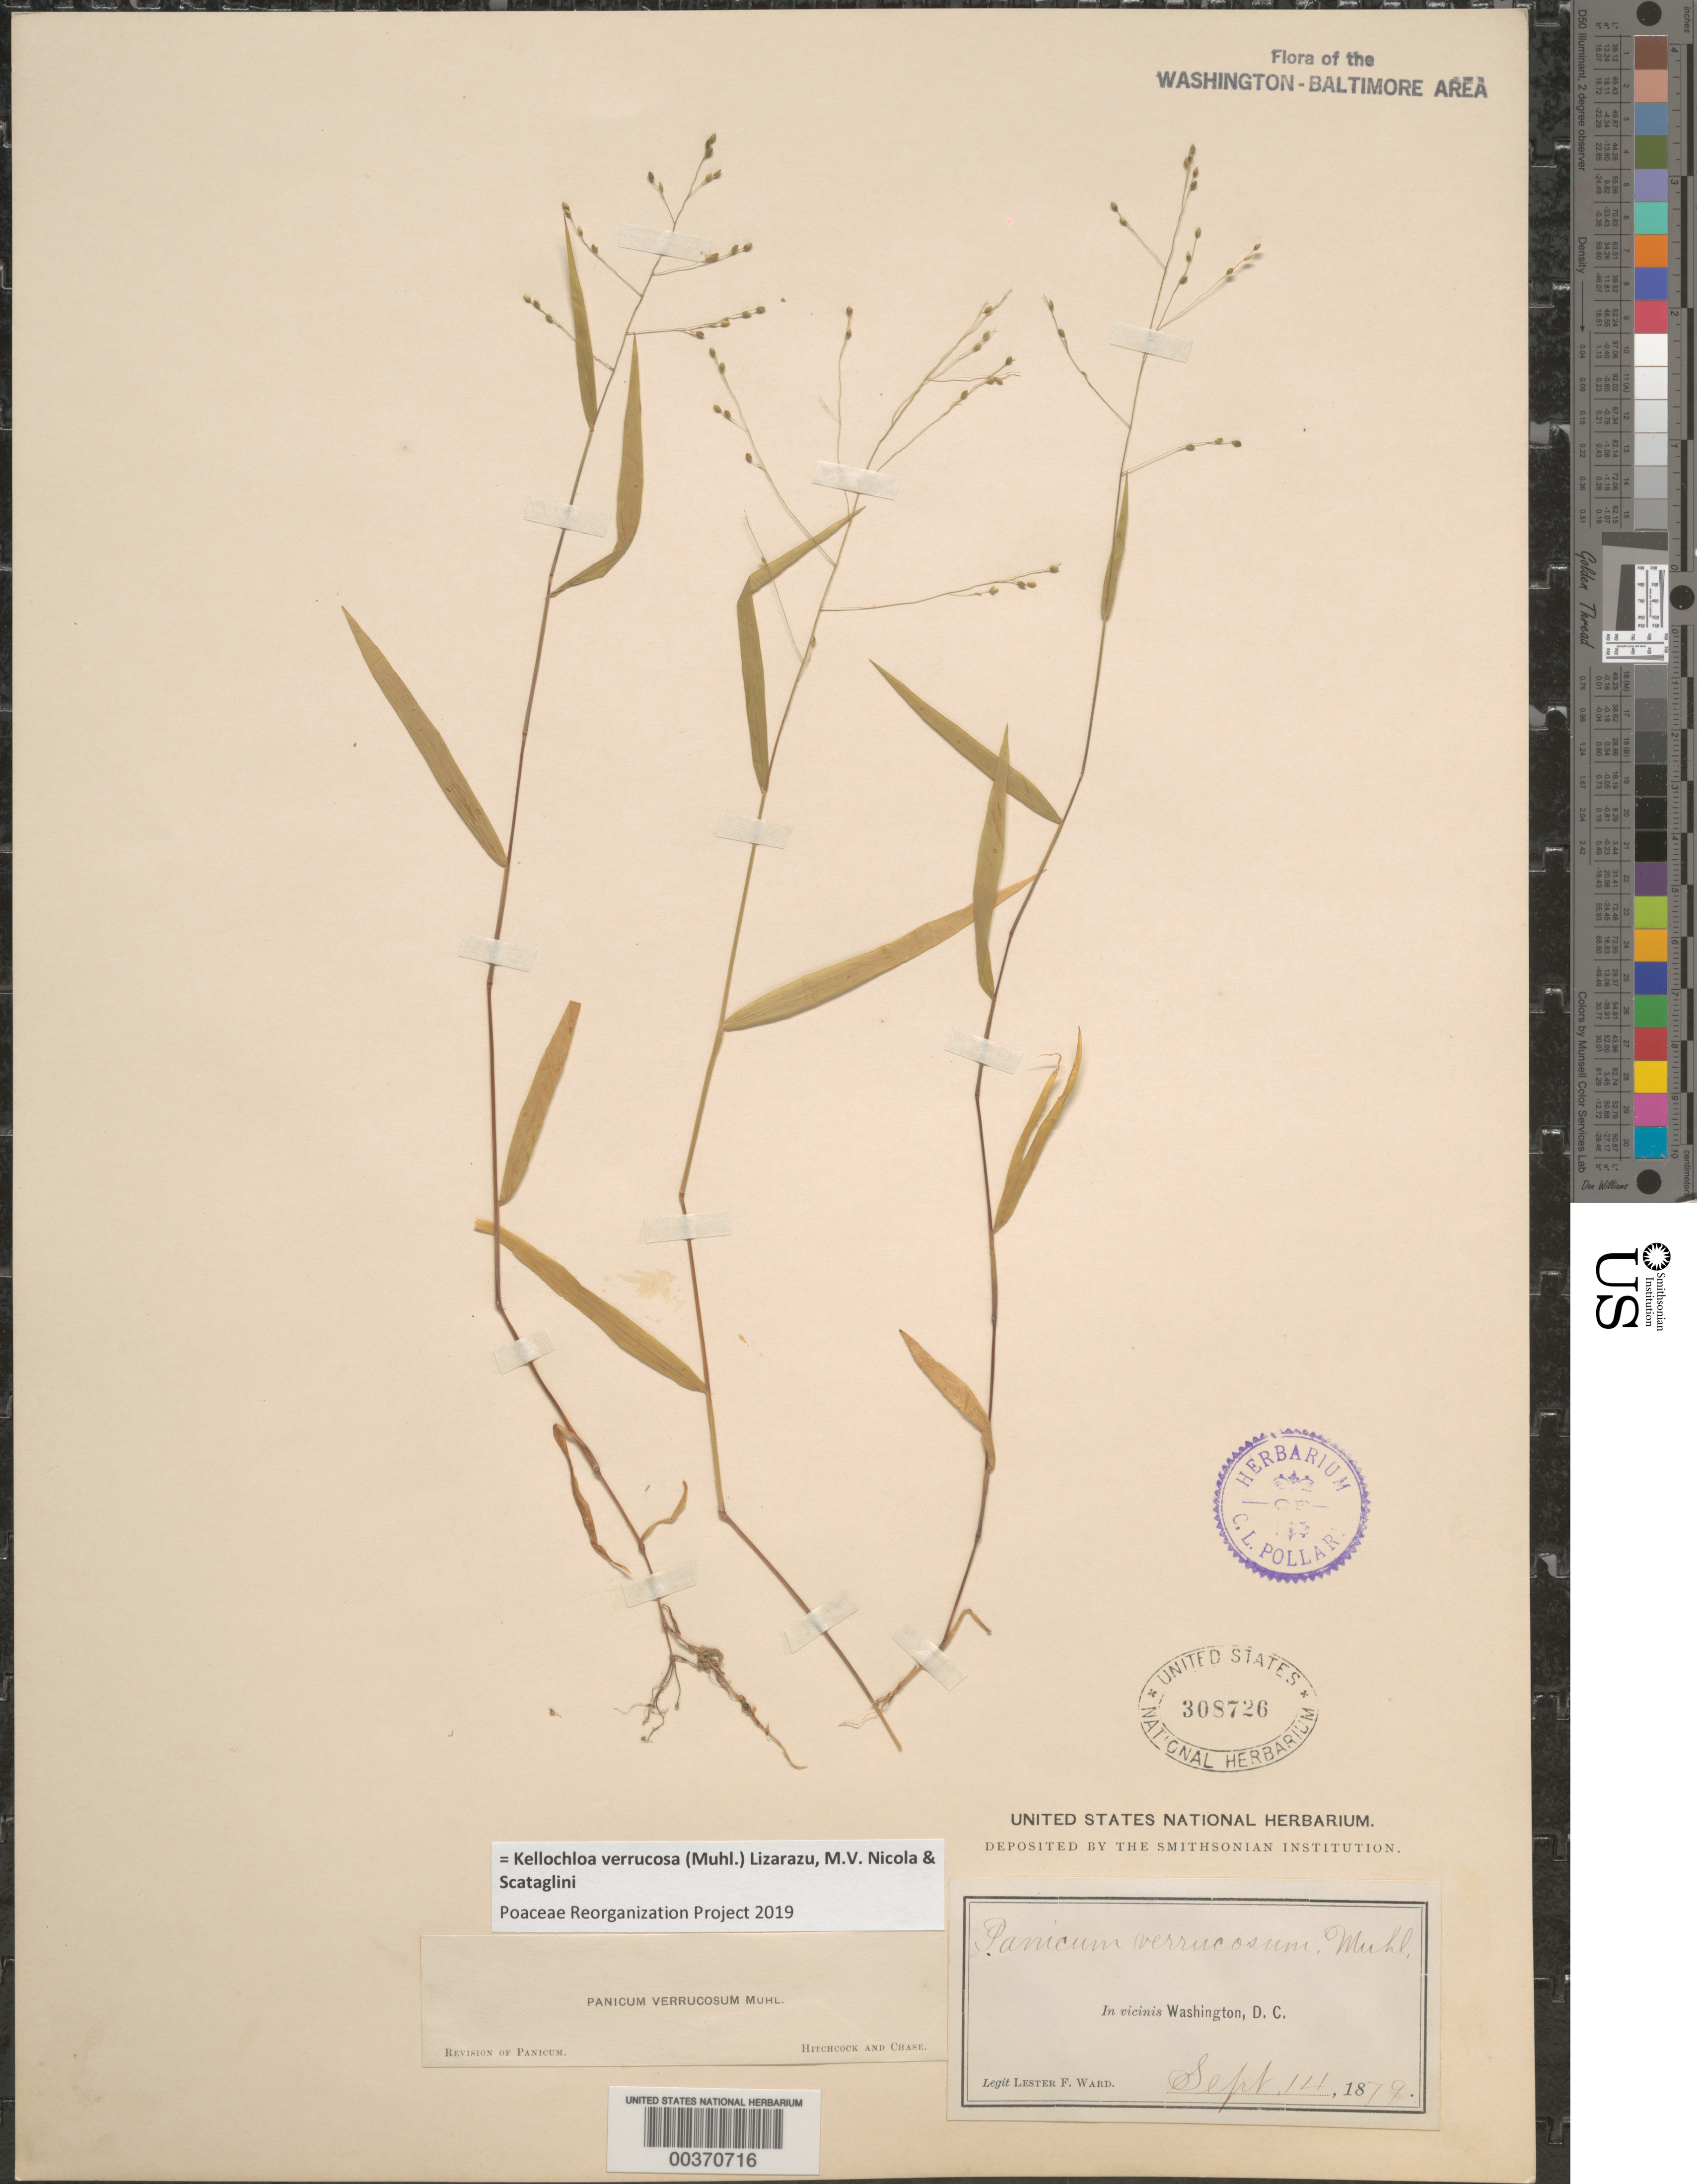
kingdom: Plantae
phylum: Tracheophyta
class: Liliopsida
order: Poales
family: Poaceae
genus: Panicum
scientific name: Panicum verrucosum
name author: Muhl.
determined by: Hitchcock, A. S.; Chase, [M.] A.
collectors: L. F. Ward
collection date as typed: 14 Sep 1879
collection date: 1879-09-14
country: United States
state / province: District of Columbia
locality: Washington DC area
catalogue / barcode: US 308726